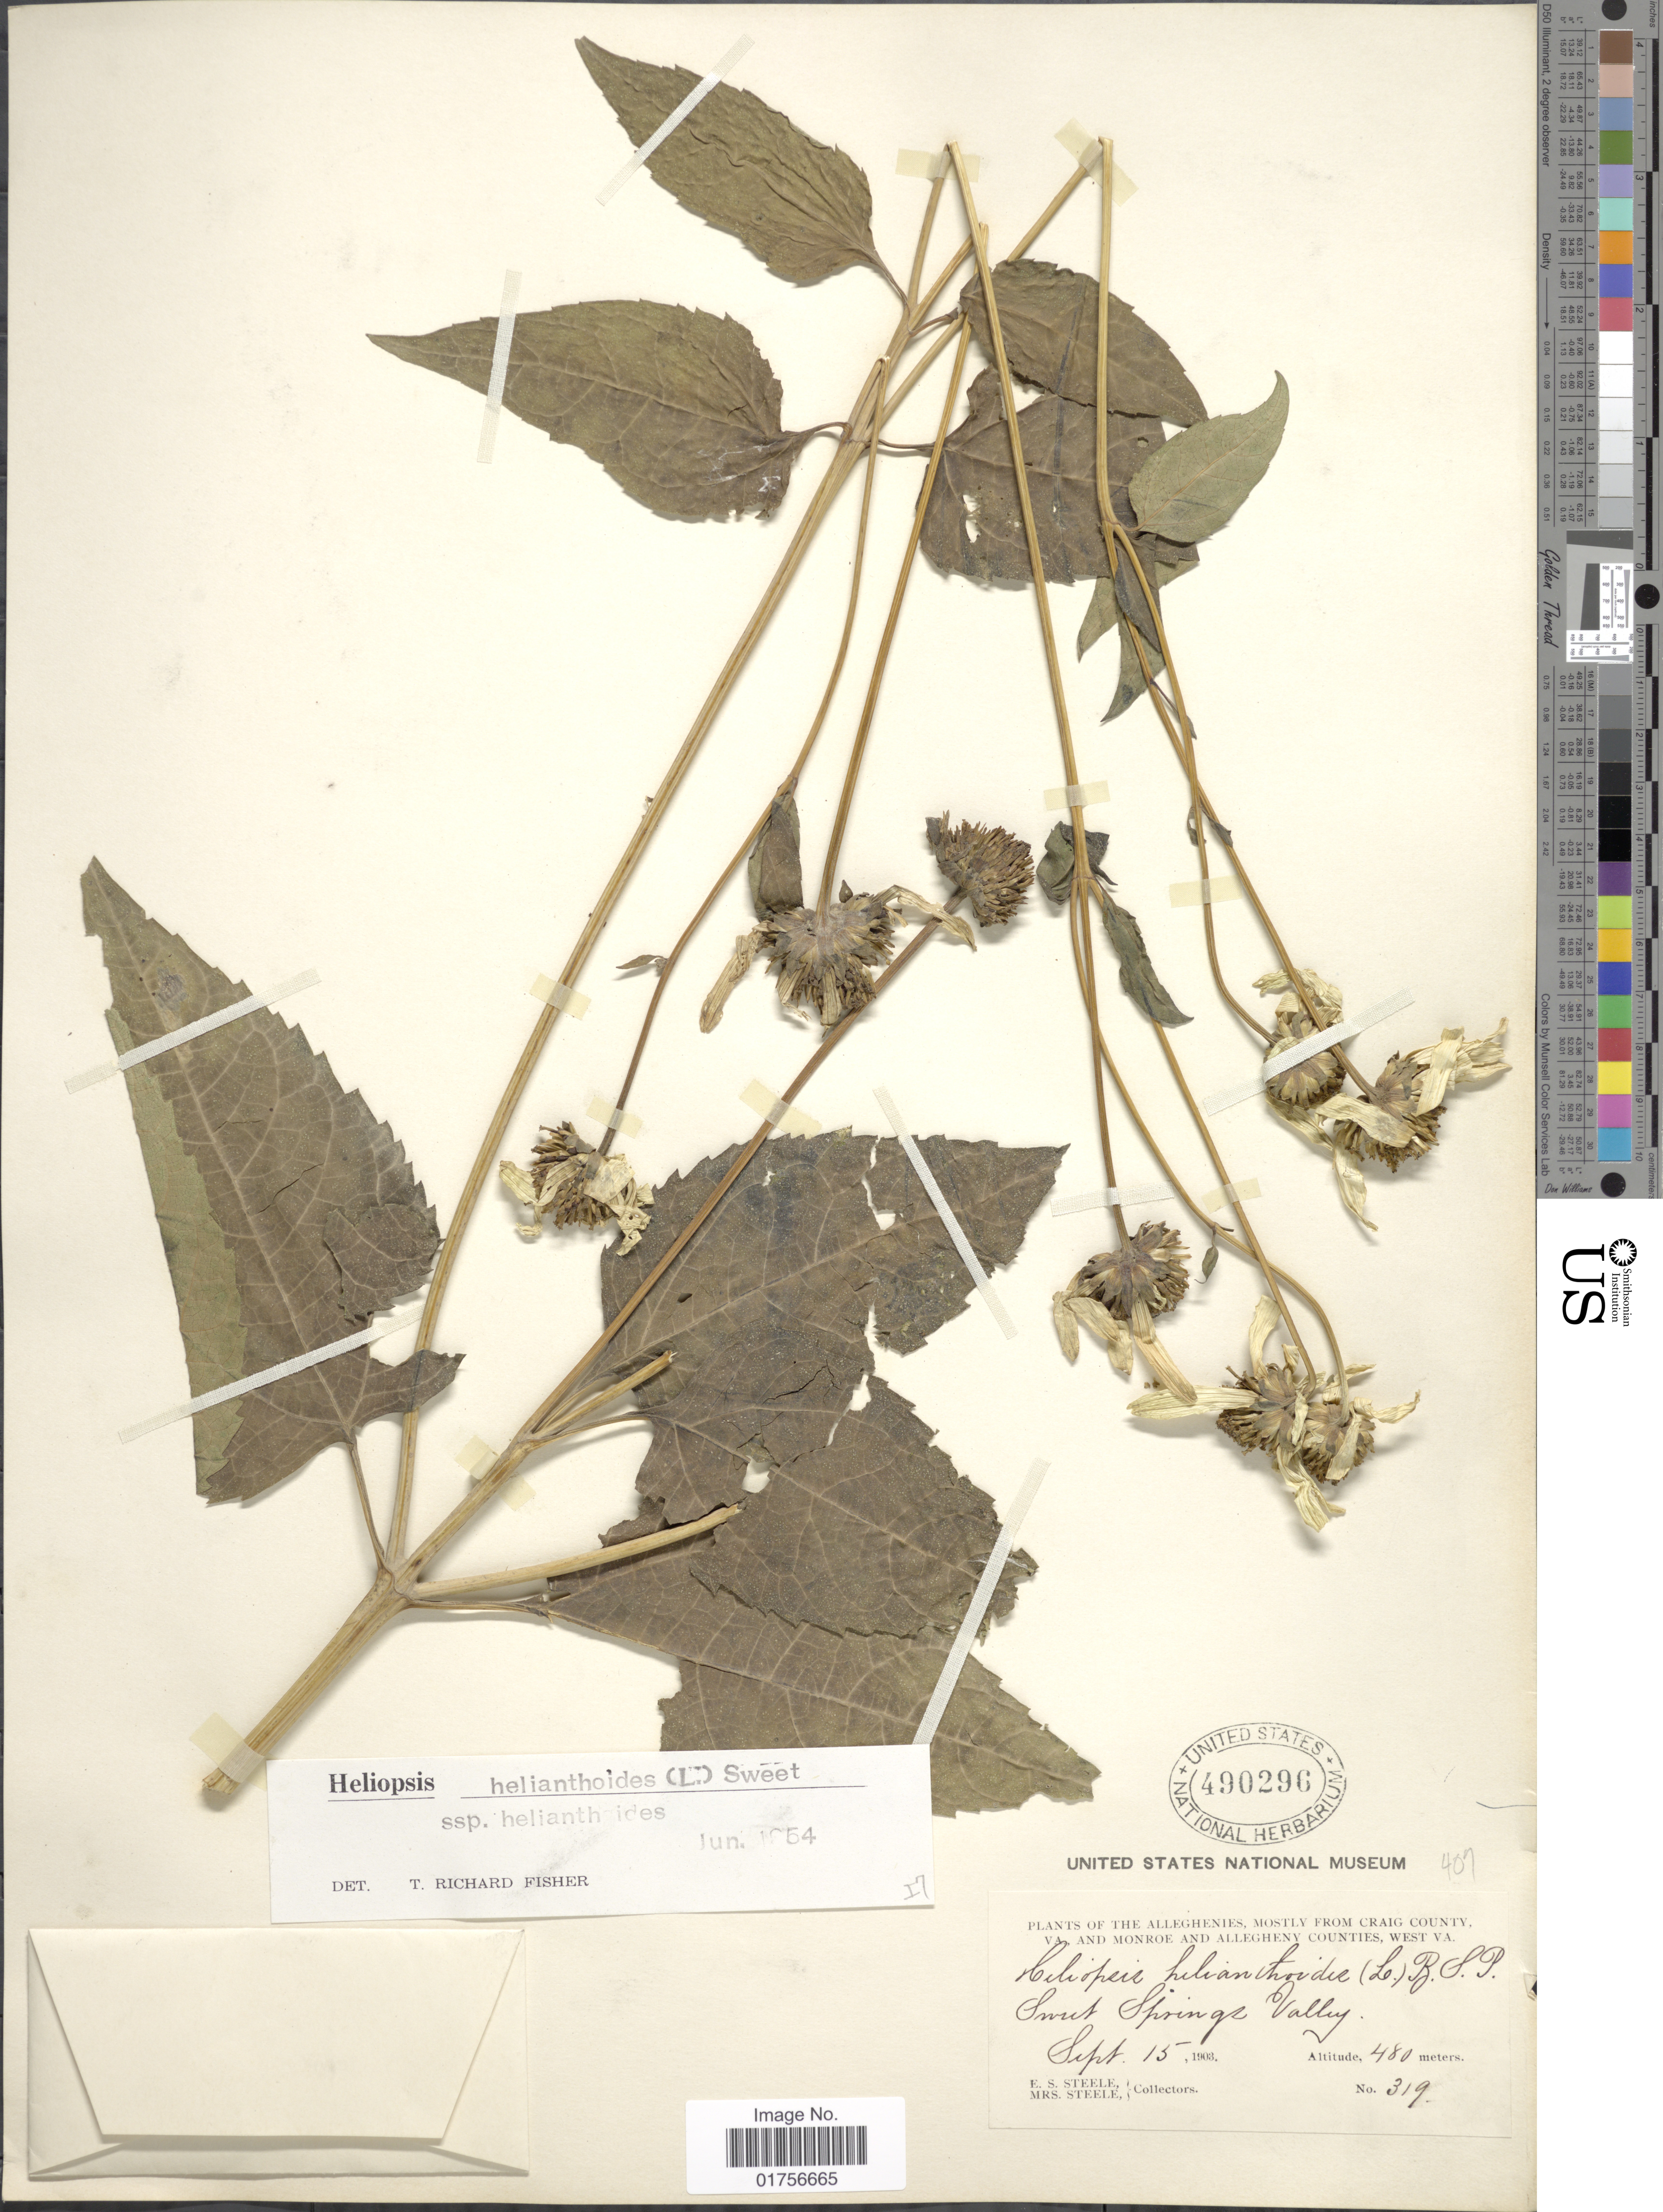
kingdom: Plantae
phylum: Tracheophyta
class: Magnoliopsida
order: Asterales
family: Asteraceae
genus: Heliopsis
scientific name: Heliopsis helianthoides subsp. helianthoides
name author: (L.) Sweet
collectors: E. Steele & Mrs. E. S. Steele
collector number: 319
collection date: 1903-09-15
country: United States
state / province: West Virginia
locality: The Alleghenies Mostly From Craig County Va, and Monroe and Allegheny Counties, West Va., Sweet Springs Valley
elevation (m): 480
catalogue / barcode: US 490296